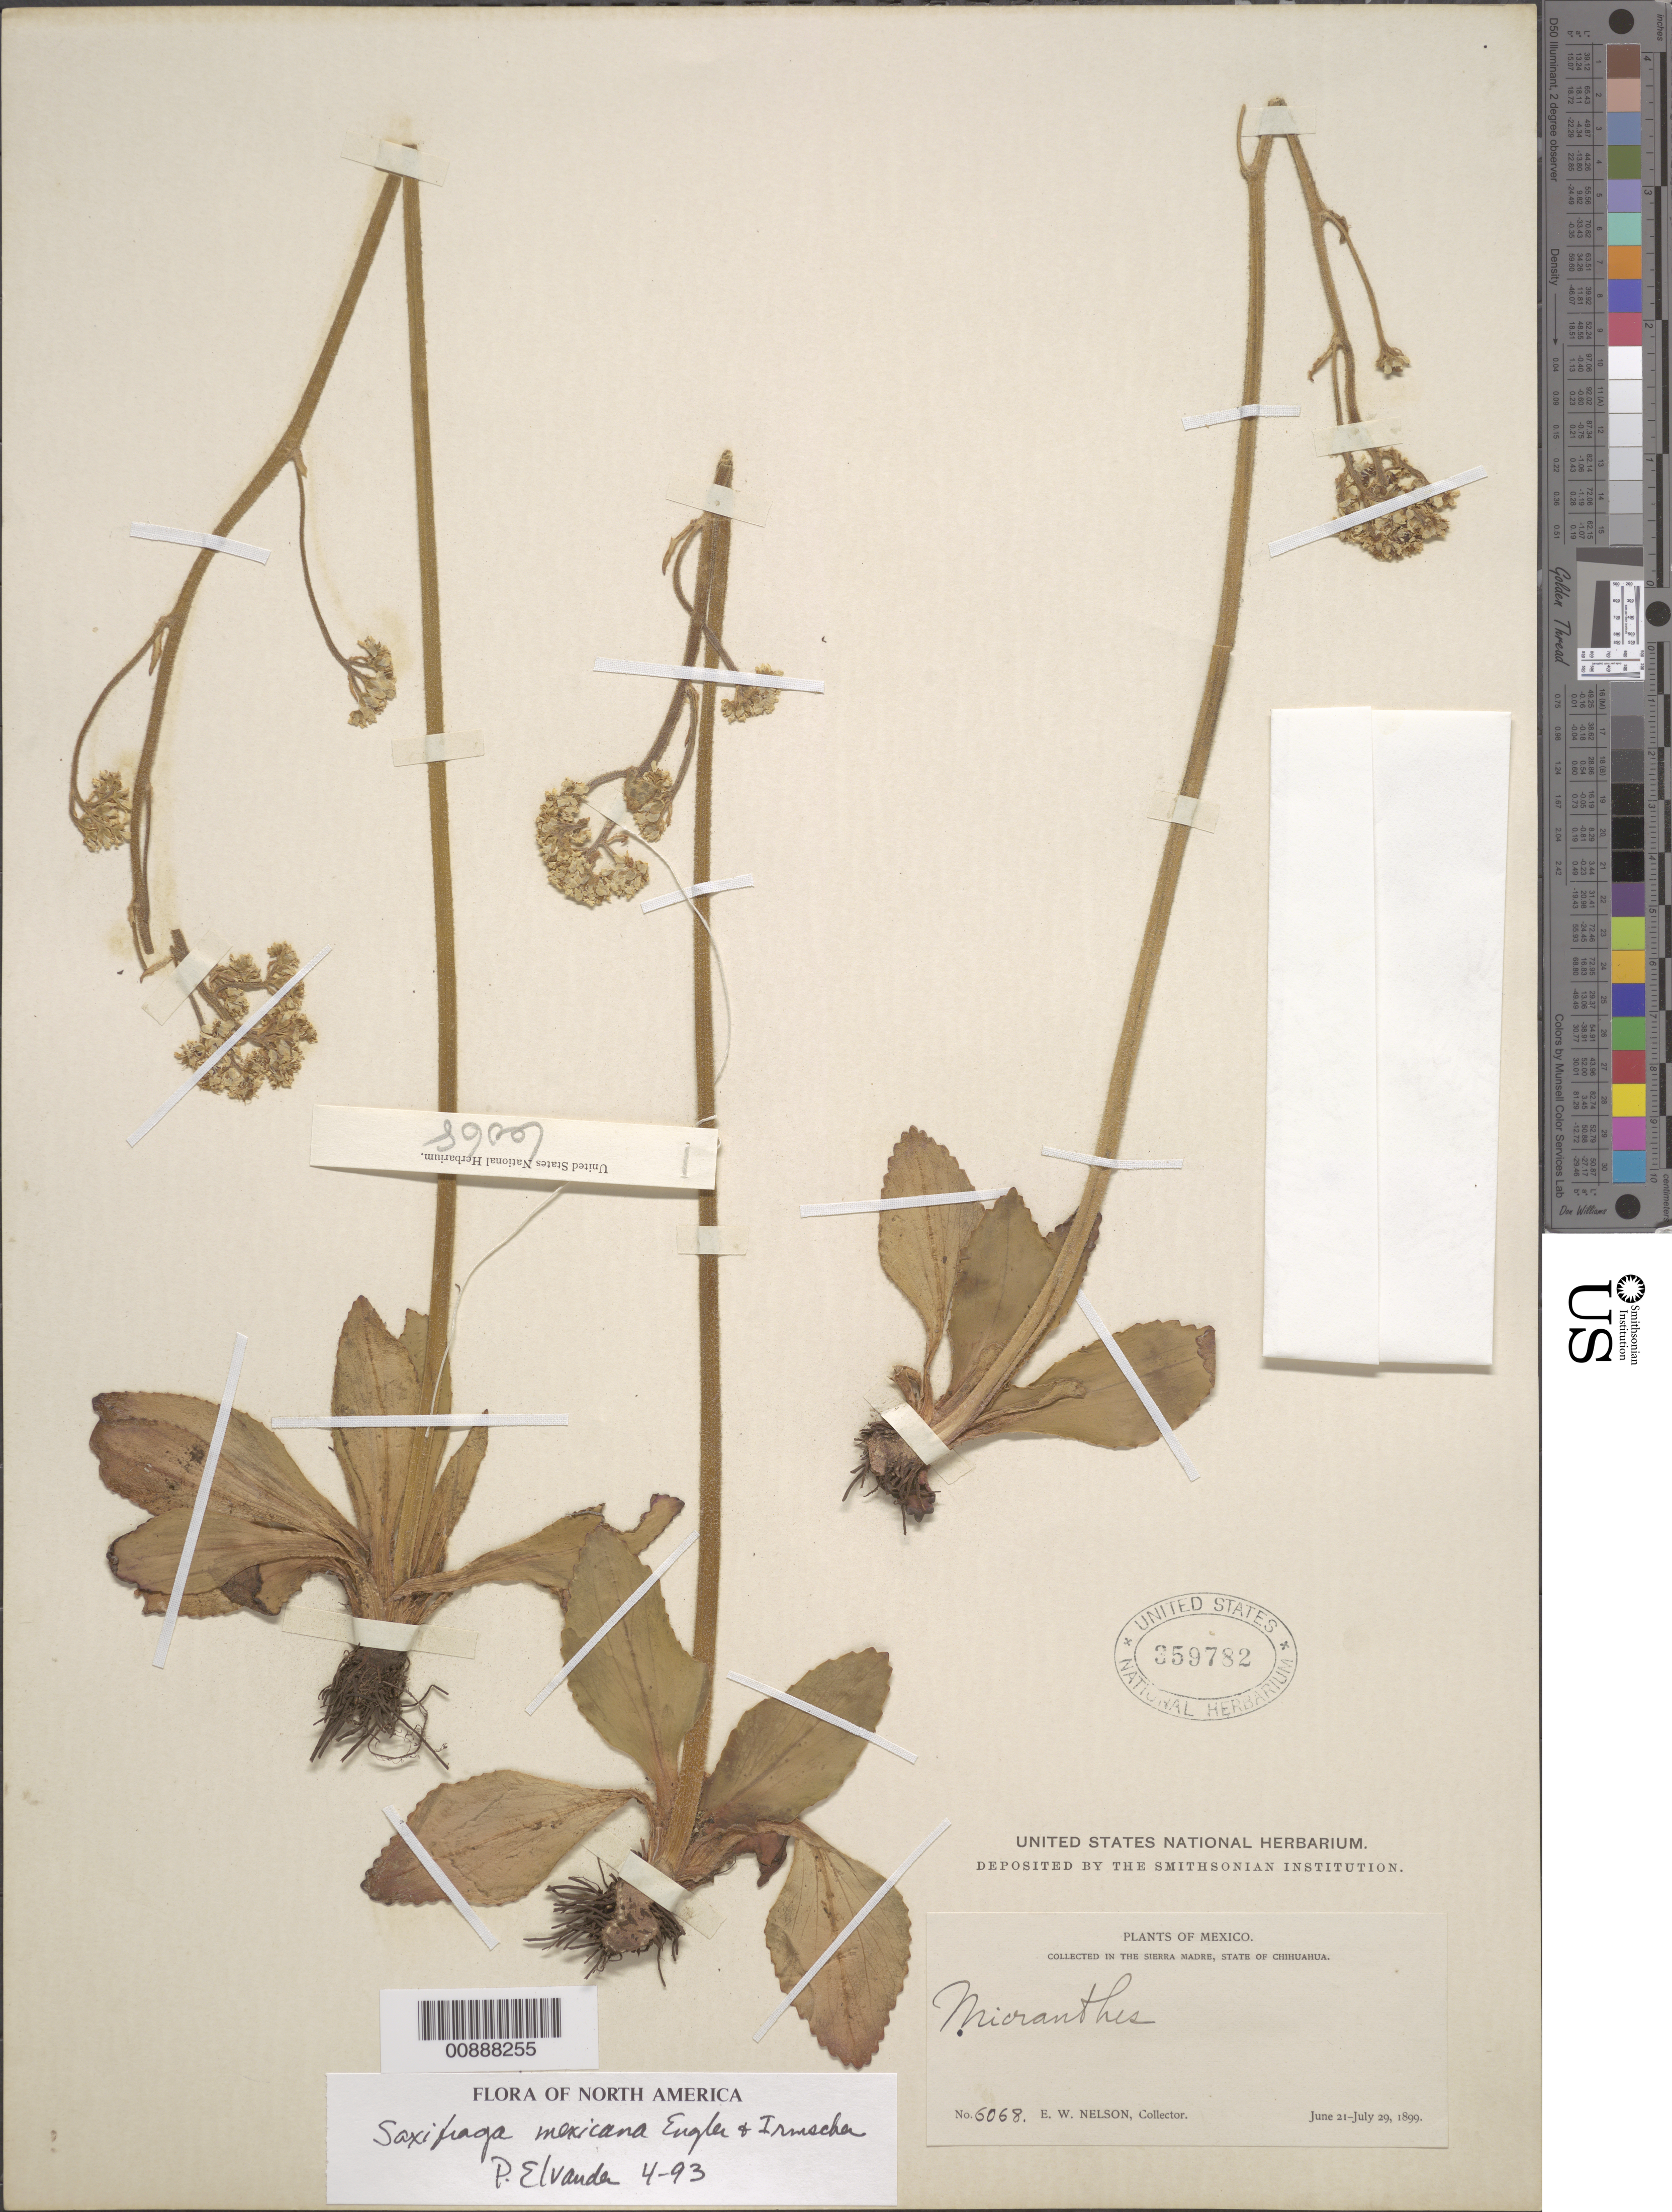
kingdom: Plantae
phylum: Tracheophyta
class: Magnoliopsida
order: Saxifragales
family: Saxifragaceae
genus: Micranthes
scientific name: Micranthes mexicana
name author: (Engl. & Irmsch.) Brouillet & Gornall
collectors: E. W. Nelson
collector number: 6068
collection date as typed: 21 Jun 1899 to 29 Jul 1899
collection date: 1899-06-21/1899-07-29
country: Mexico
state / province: Chihuahua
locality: Sierra Madre, Chihuahua.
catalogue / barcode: US 359782